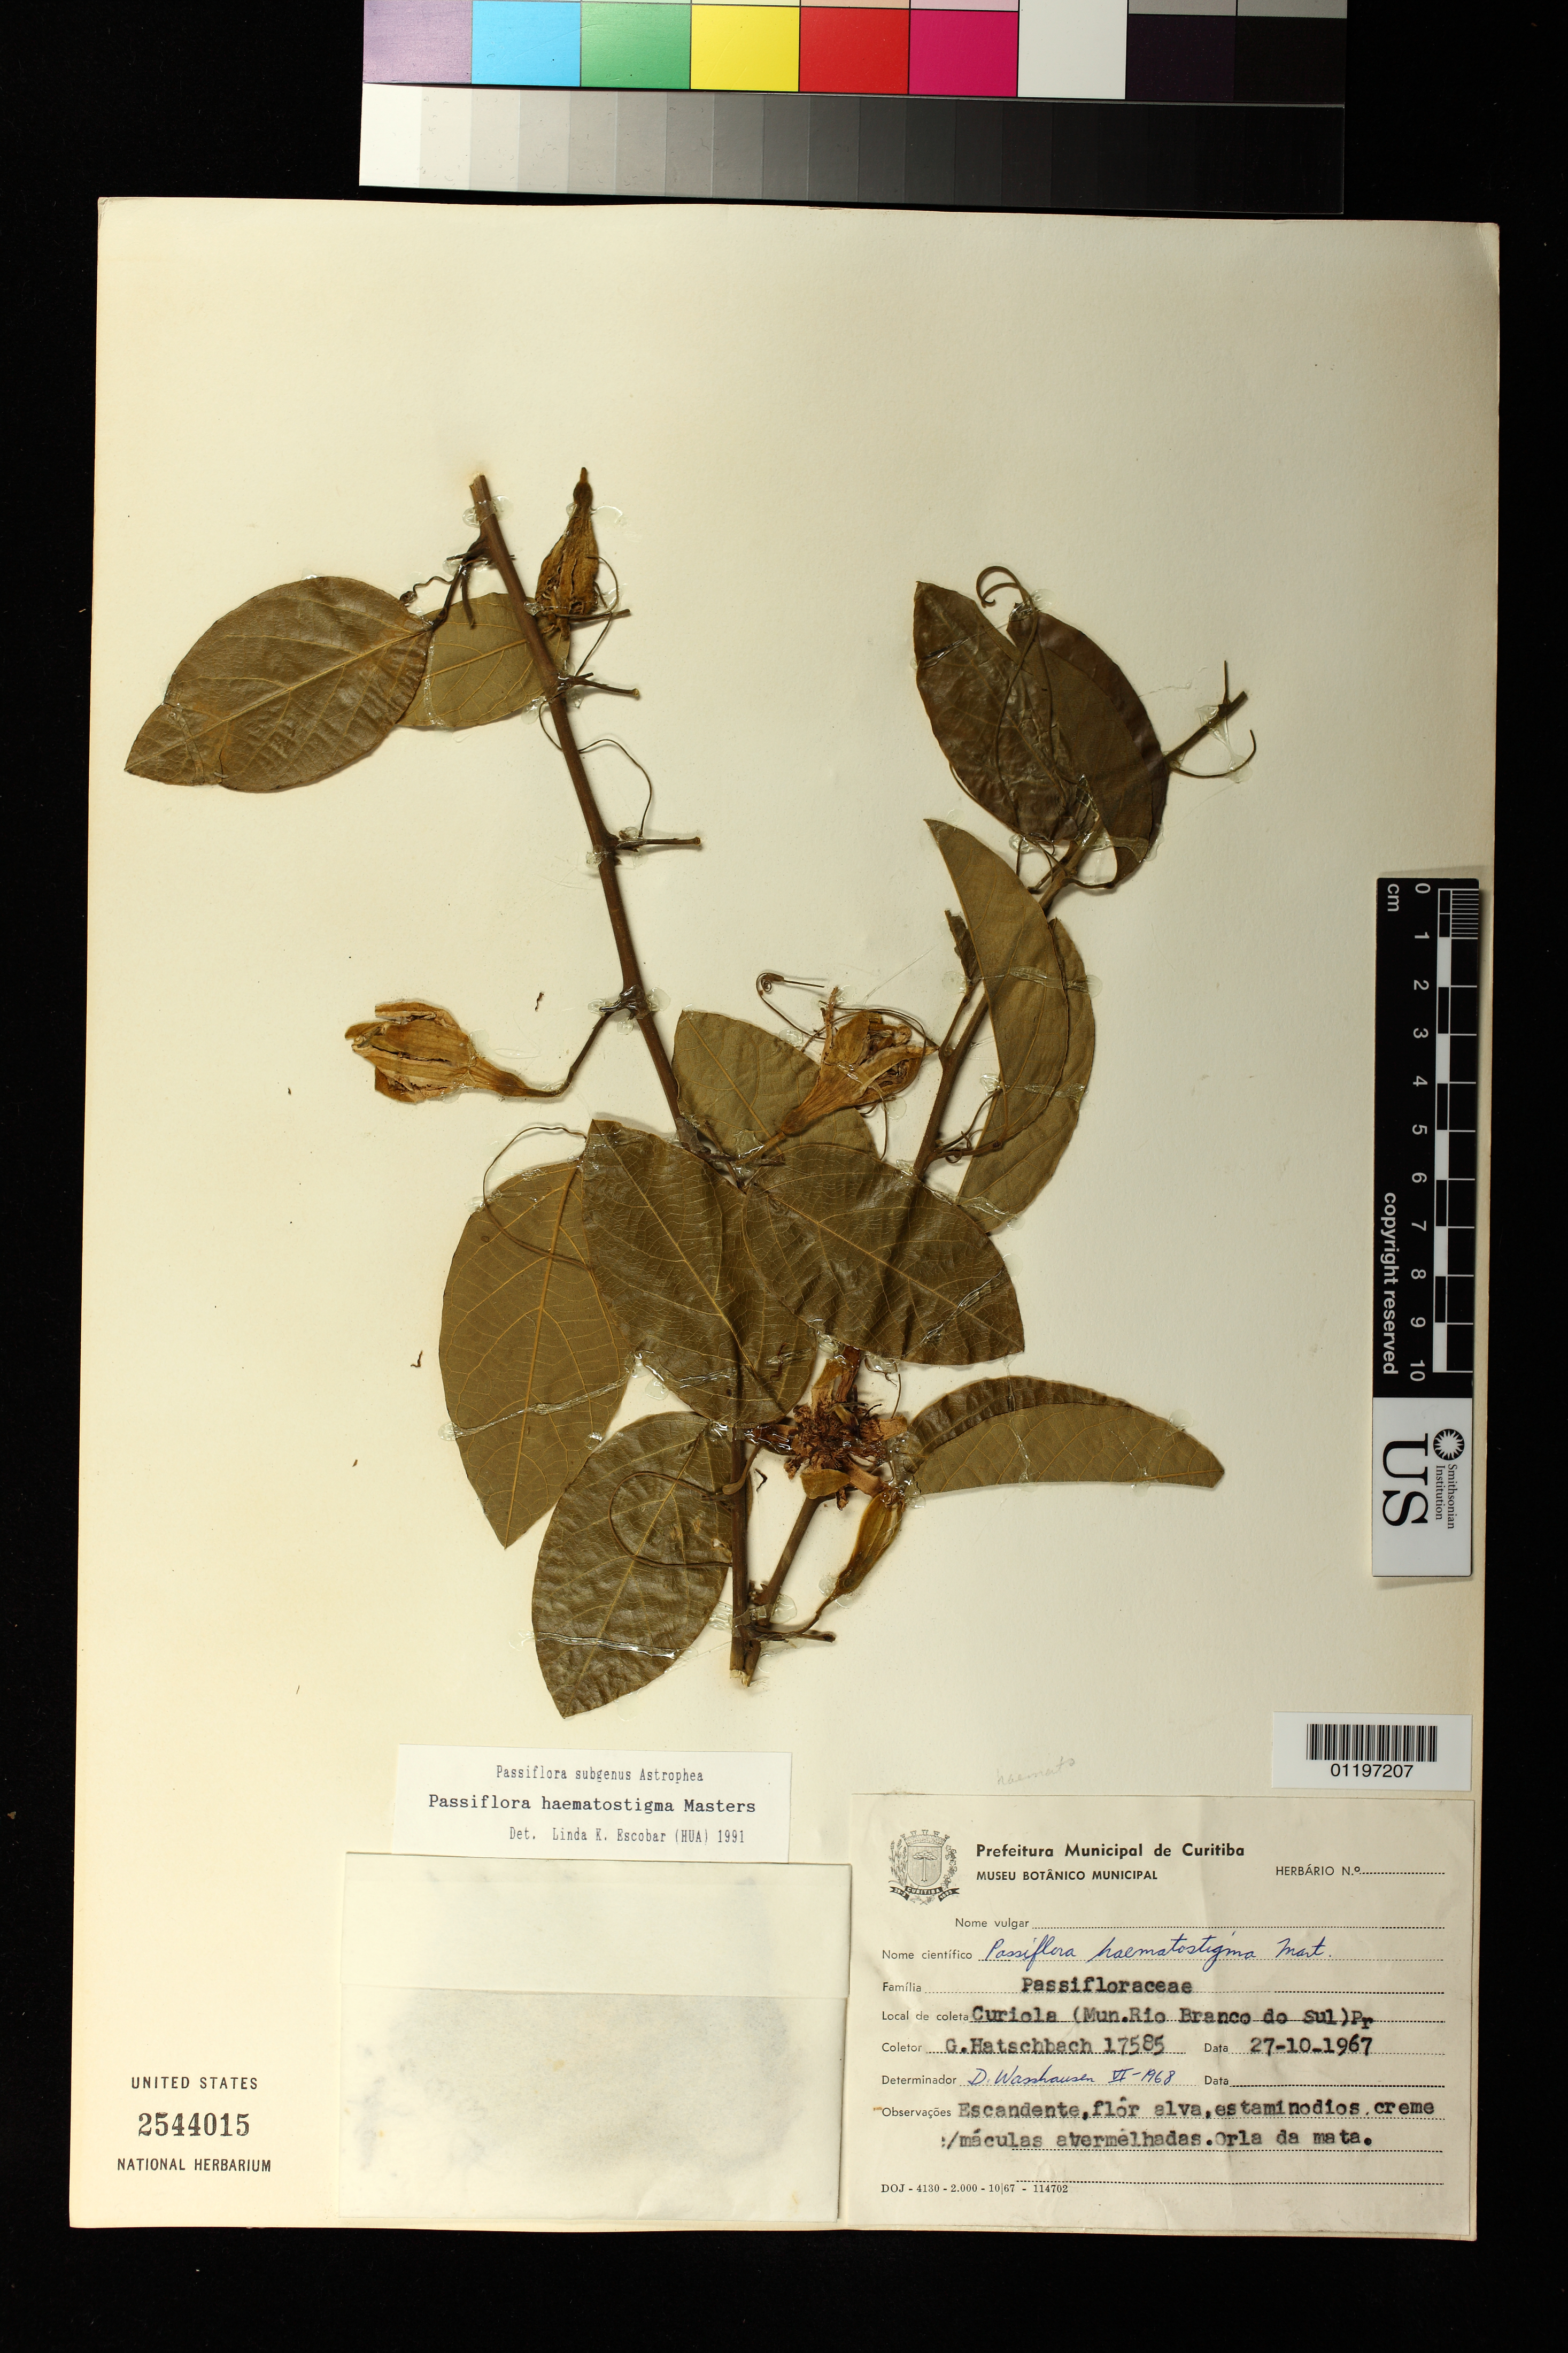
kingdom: Plantae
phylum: Tracheophyta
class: Magnoliopsida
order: Malpighiales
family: Passifloraceae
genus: Passiflora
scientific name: Passiflora haematostigma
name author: Mart. ex Mast.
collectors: G. Hatschbach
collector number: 17585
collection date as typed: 27 Oct 1967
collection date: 1967-10-27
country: Brazil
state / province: Paraná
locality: Curiola (mun. Rio Branco do Sul) Pr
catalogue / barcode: US 2544015